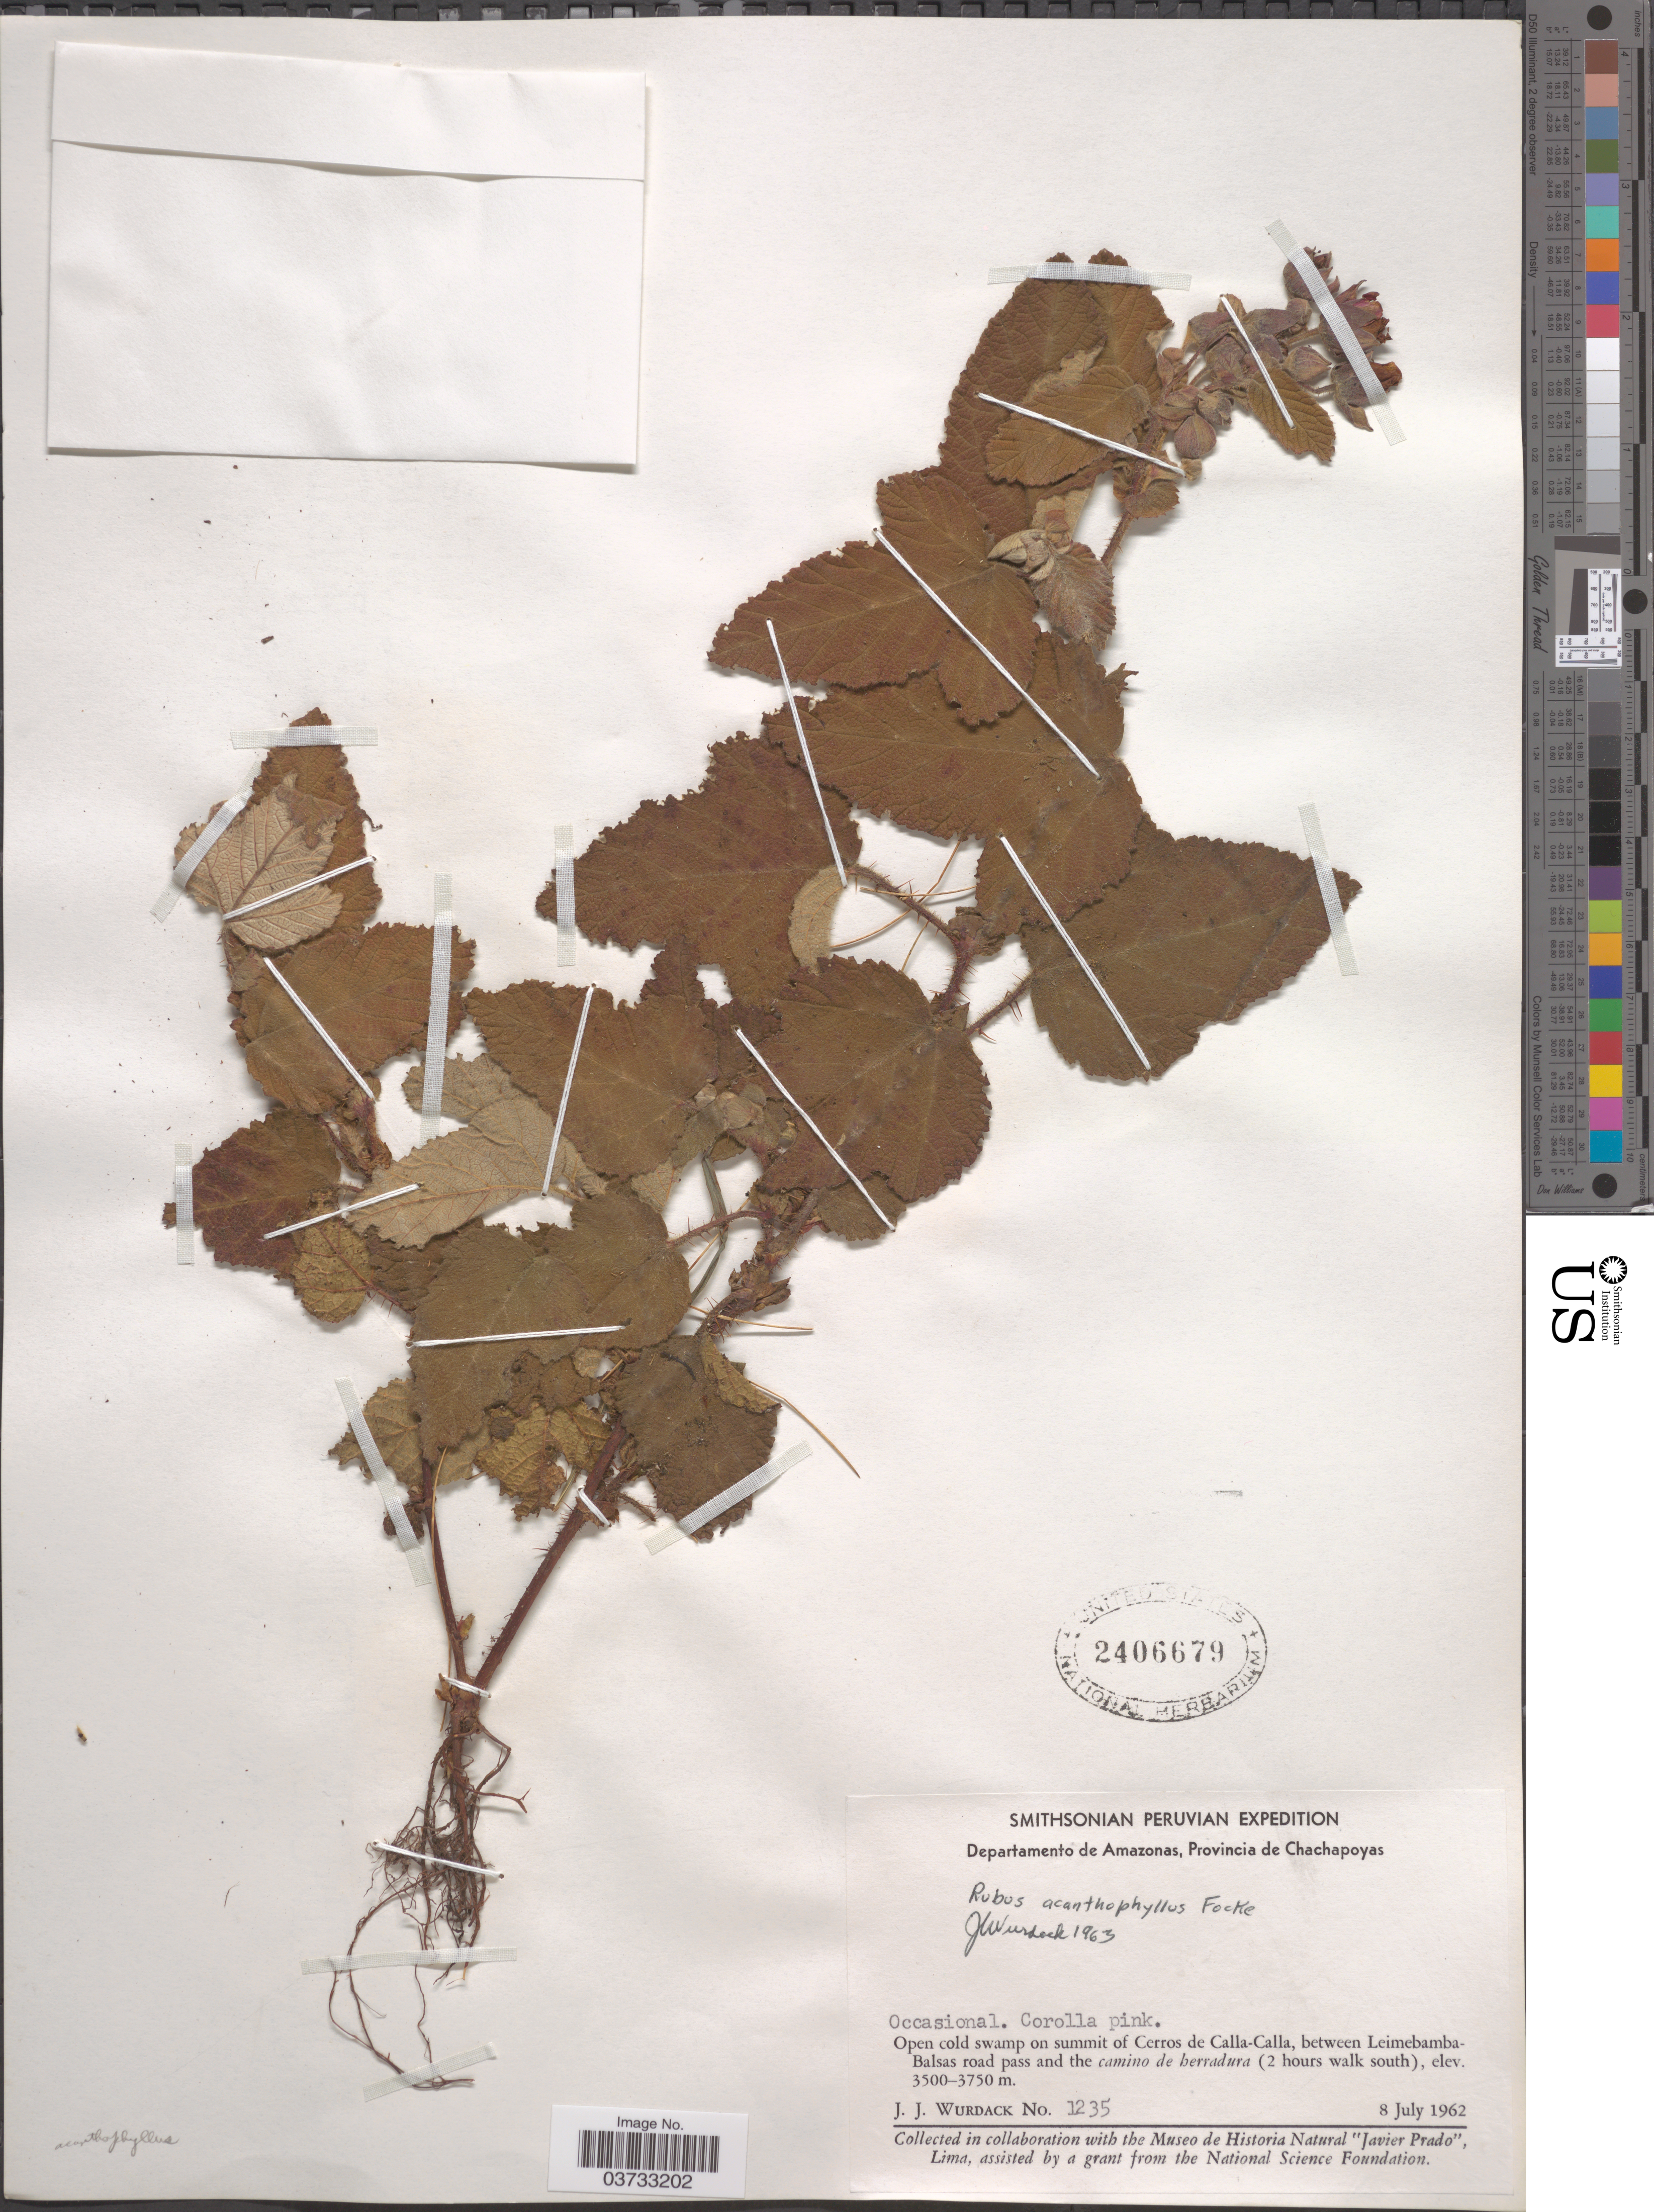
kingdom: Plantae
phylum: Tracheophyta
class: Magnoliopsida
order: Rosales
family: Rosaceae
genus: Rubus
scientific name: Rubus acanthophyllos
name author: Focke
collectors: J. J. Wurdack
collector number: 1235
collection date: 1962-07-08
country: Peru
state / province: Amazonas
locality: Departamento de Amazonas, Provincia de Chachapoyas. Open cold swamp on summit of Cerros de Calla-Calla, between Leimebamba-Balsas road pass and the camino de berradura (2 hours walk south).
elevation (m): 3500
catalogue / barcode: US 2406679